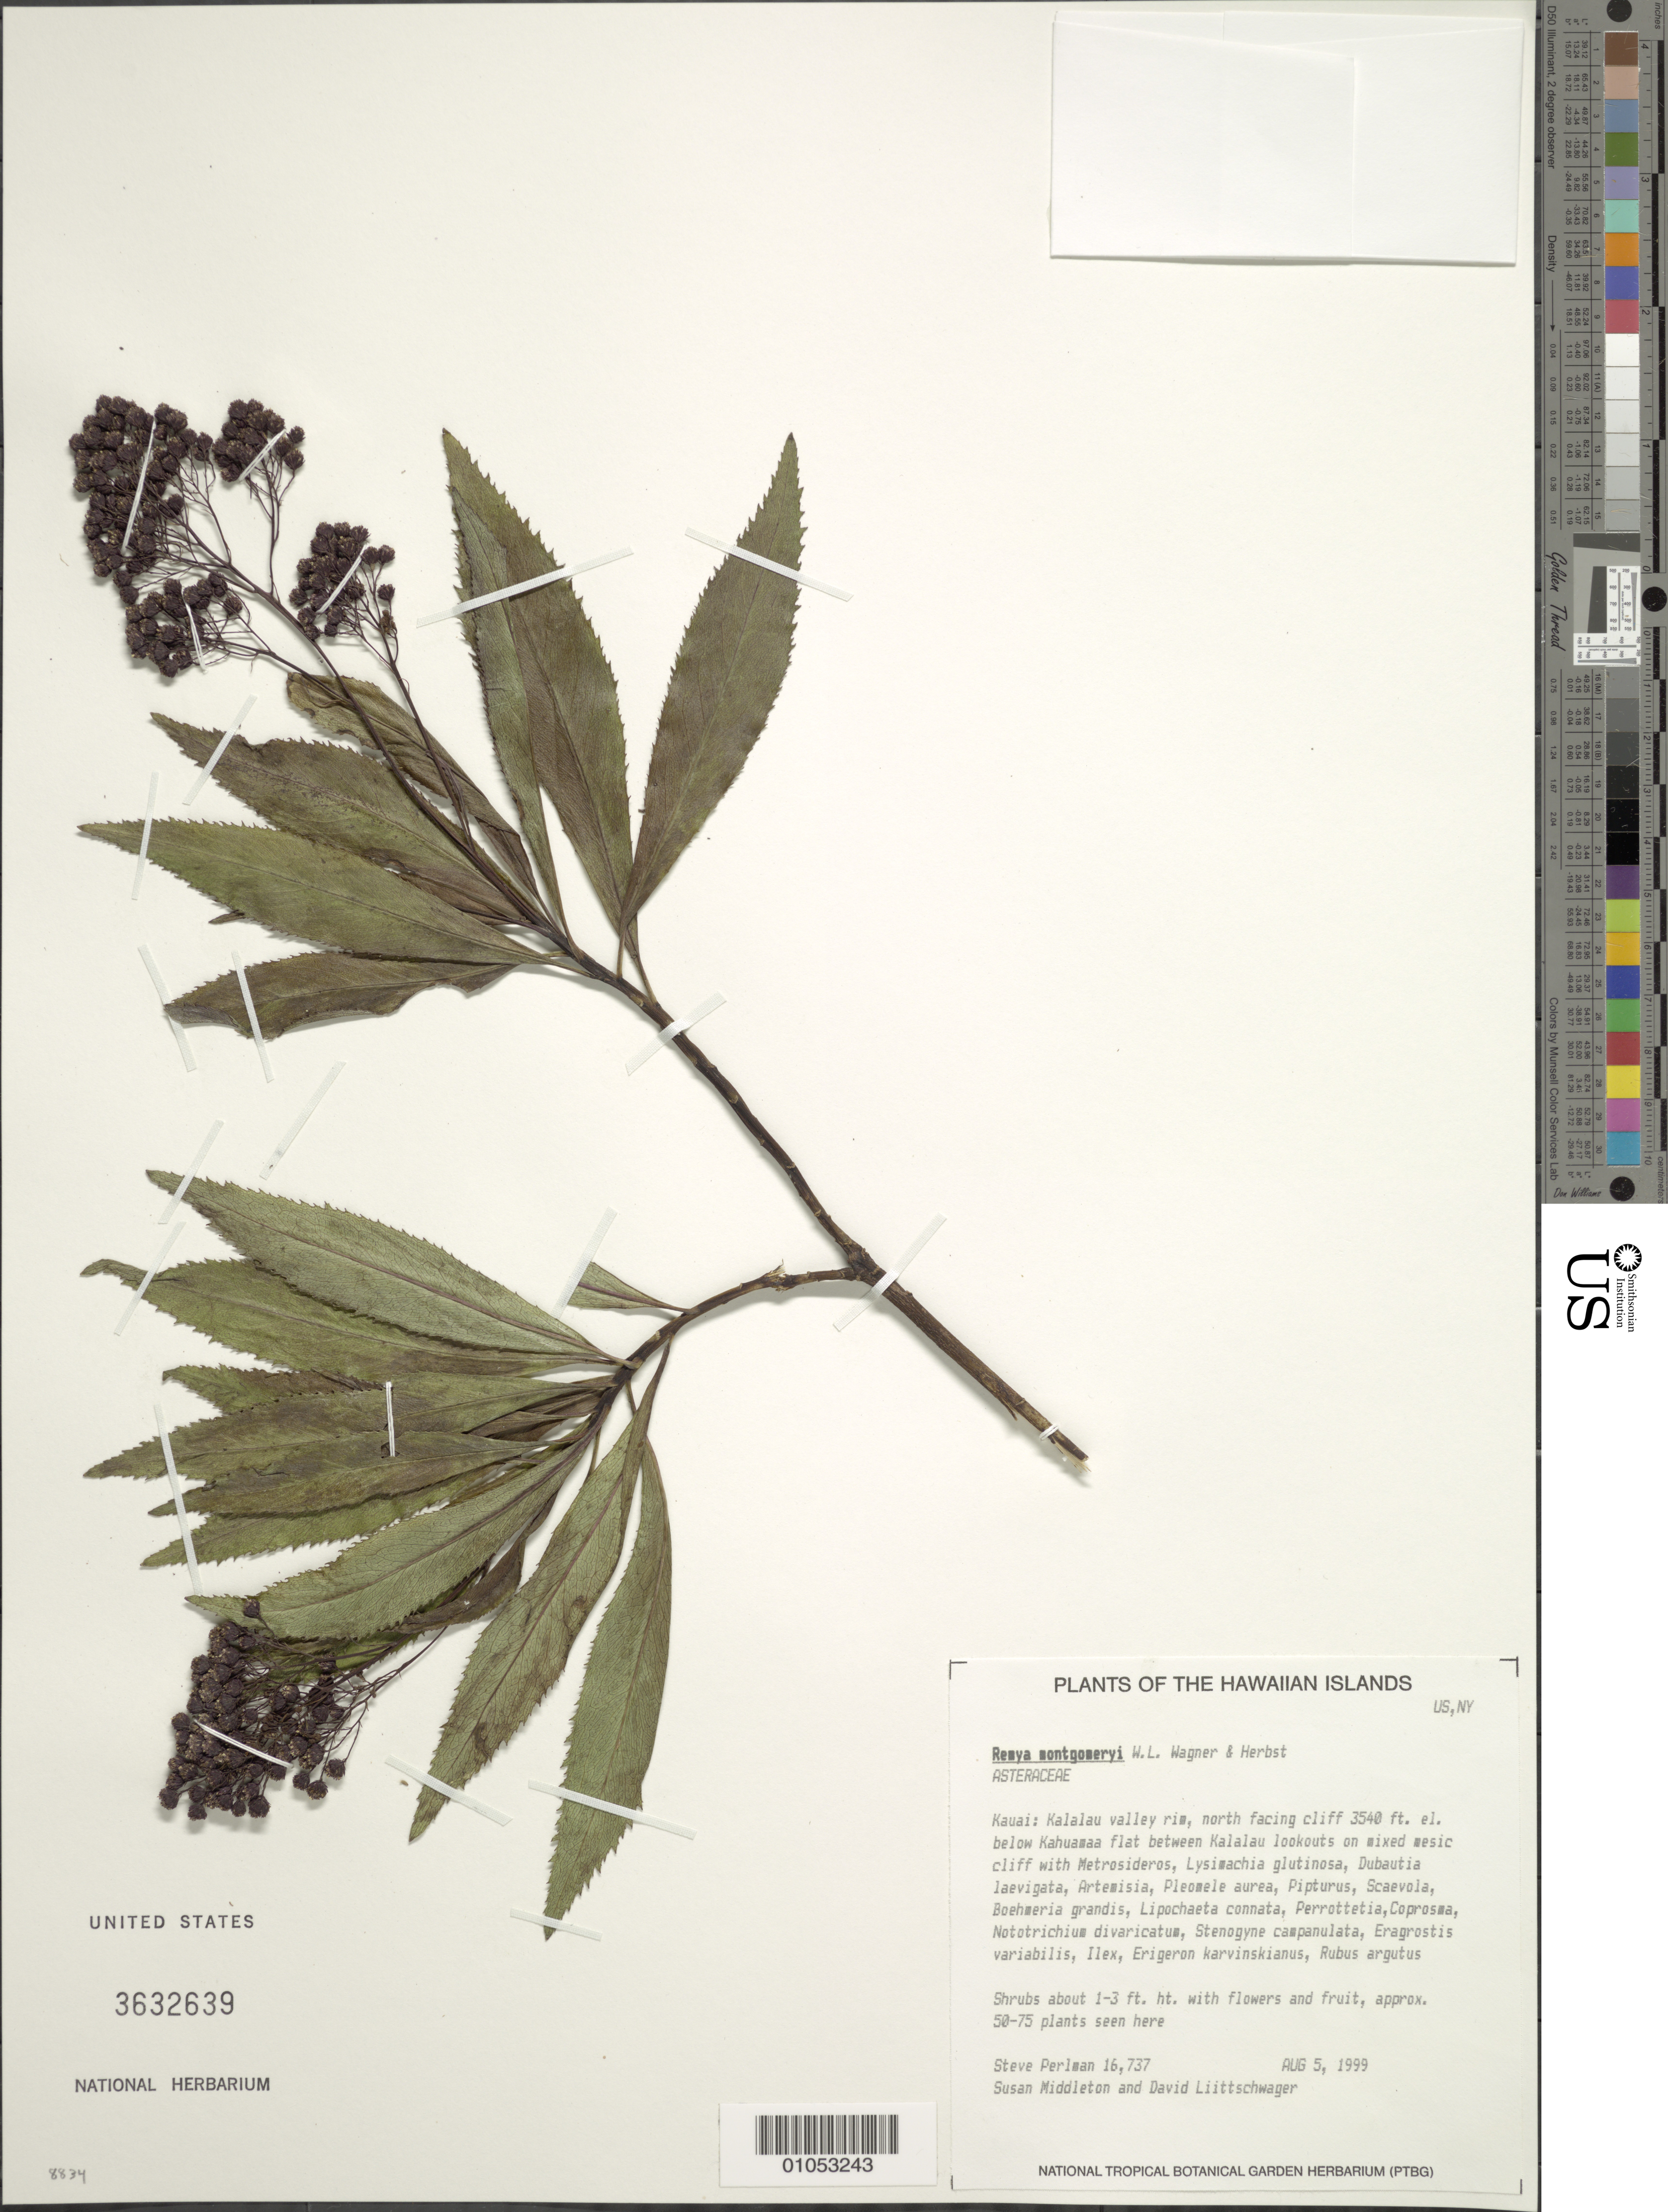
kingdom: Plantae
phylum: Tracheophyta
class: Magnoliopsida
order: Asterales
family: Asteraceae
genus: Remya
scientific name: Remya montgomeryi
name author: W.L. Wagner & D.R. Herbst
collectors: S. P. Perlman, S. Middleton & D. Liittschwager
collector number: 16737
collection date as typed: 5 Aug 1999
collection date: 1999-08-05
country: United States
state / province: Hawaii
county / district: Kauai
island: Kaua'i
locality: Kalalau Valley rim, north facing cliff below Kahuamaa flat between Kalalau lookouts.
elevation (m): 1052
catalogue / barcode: US 3632639